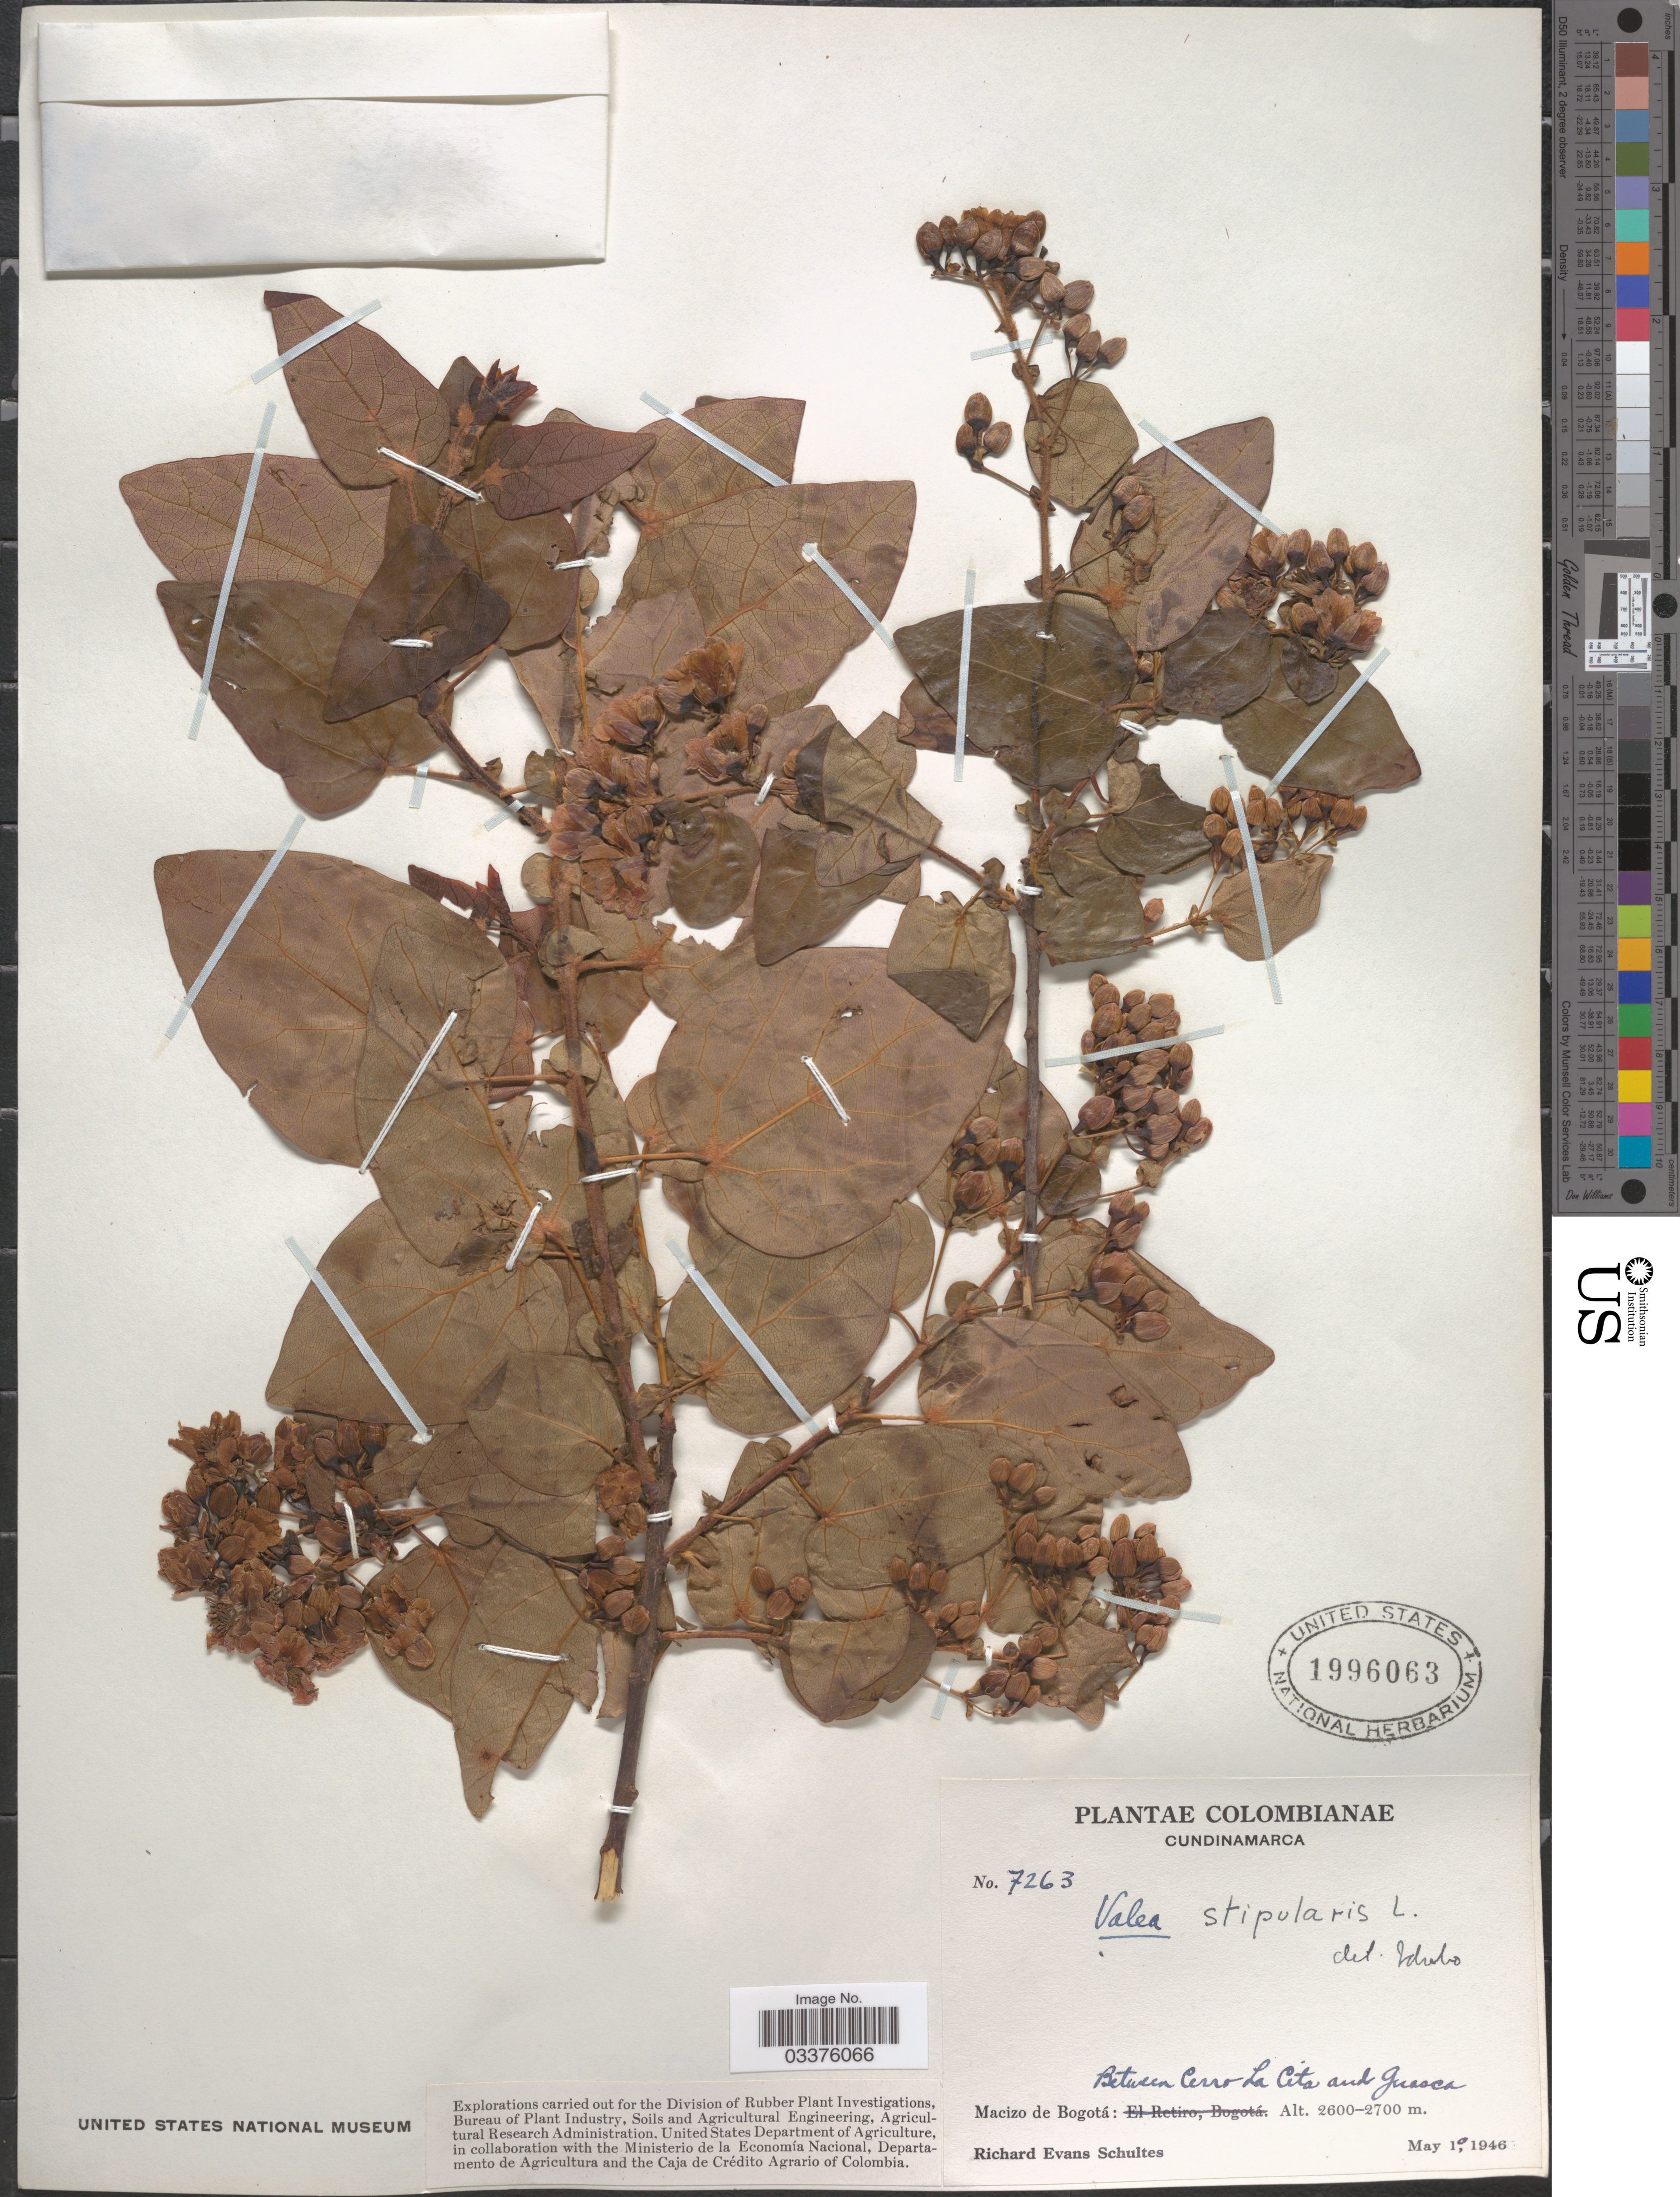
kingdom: Plantae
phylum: Tracheophyta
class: Magnoliopsida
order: Oxalidales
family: Elaeocarpaceae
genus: Vallea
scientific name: Vallea stipularis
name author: L. f.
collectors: R. E. Schultes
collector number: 7263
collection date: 1946-05-10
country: Colombia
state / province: Cundinamarca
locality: Macizo de Bogotá: Between Cerro La Cita and Guasca.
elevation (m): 2600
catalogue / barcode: US 1996063